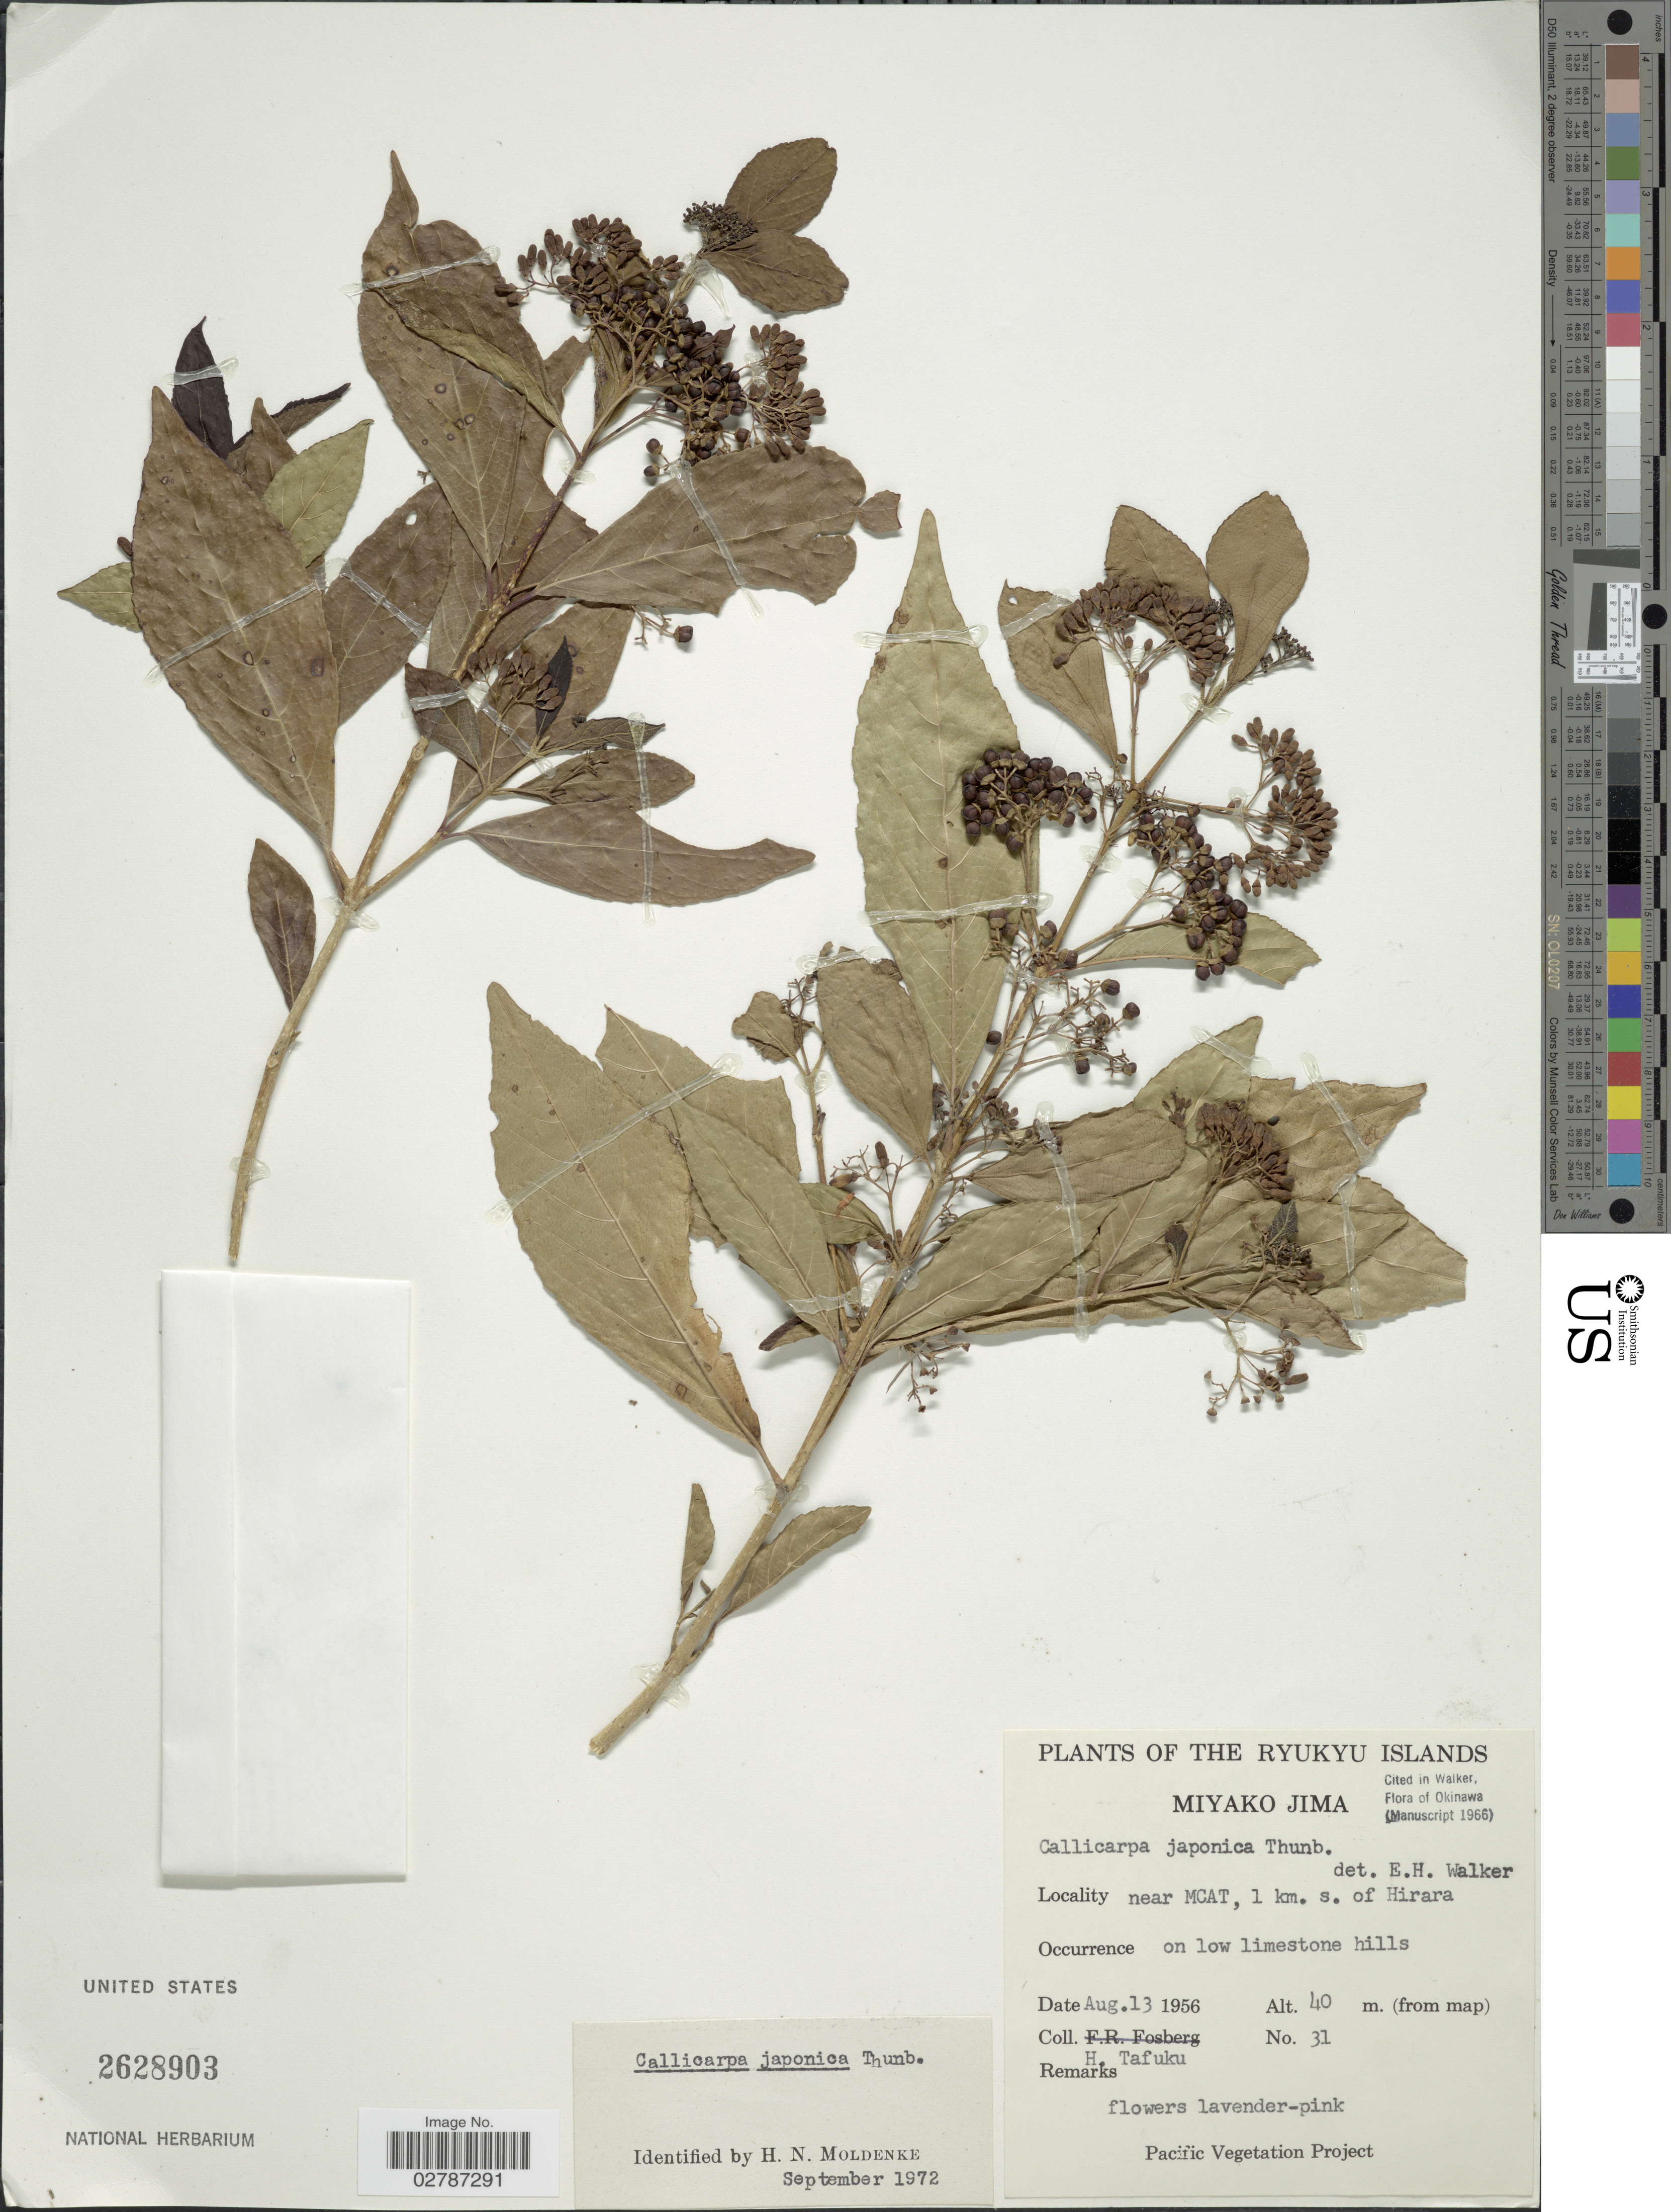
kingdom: Plantae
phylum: Tracheophyta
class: Magnoliopsida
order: Lamiales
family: Lamiaceae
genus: Callicarpa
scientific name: Callicarpa japonica var. japonica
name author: Thunb.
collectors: H. Tafuku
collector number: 31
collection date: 1956-08-13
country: Japan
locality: Ryukyu Islands. Miyako Jima. Near MCAT, 1 km. s. of Hirara.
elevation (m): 40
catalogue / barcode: US 2628903